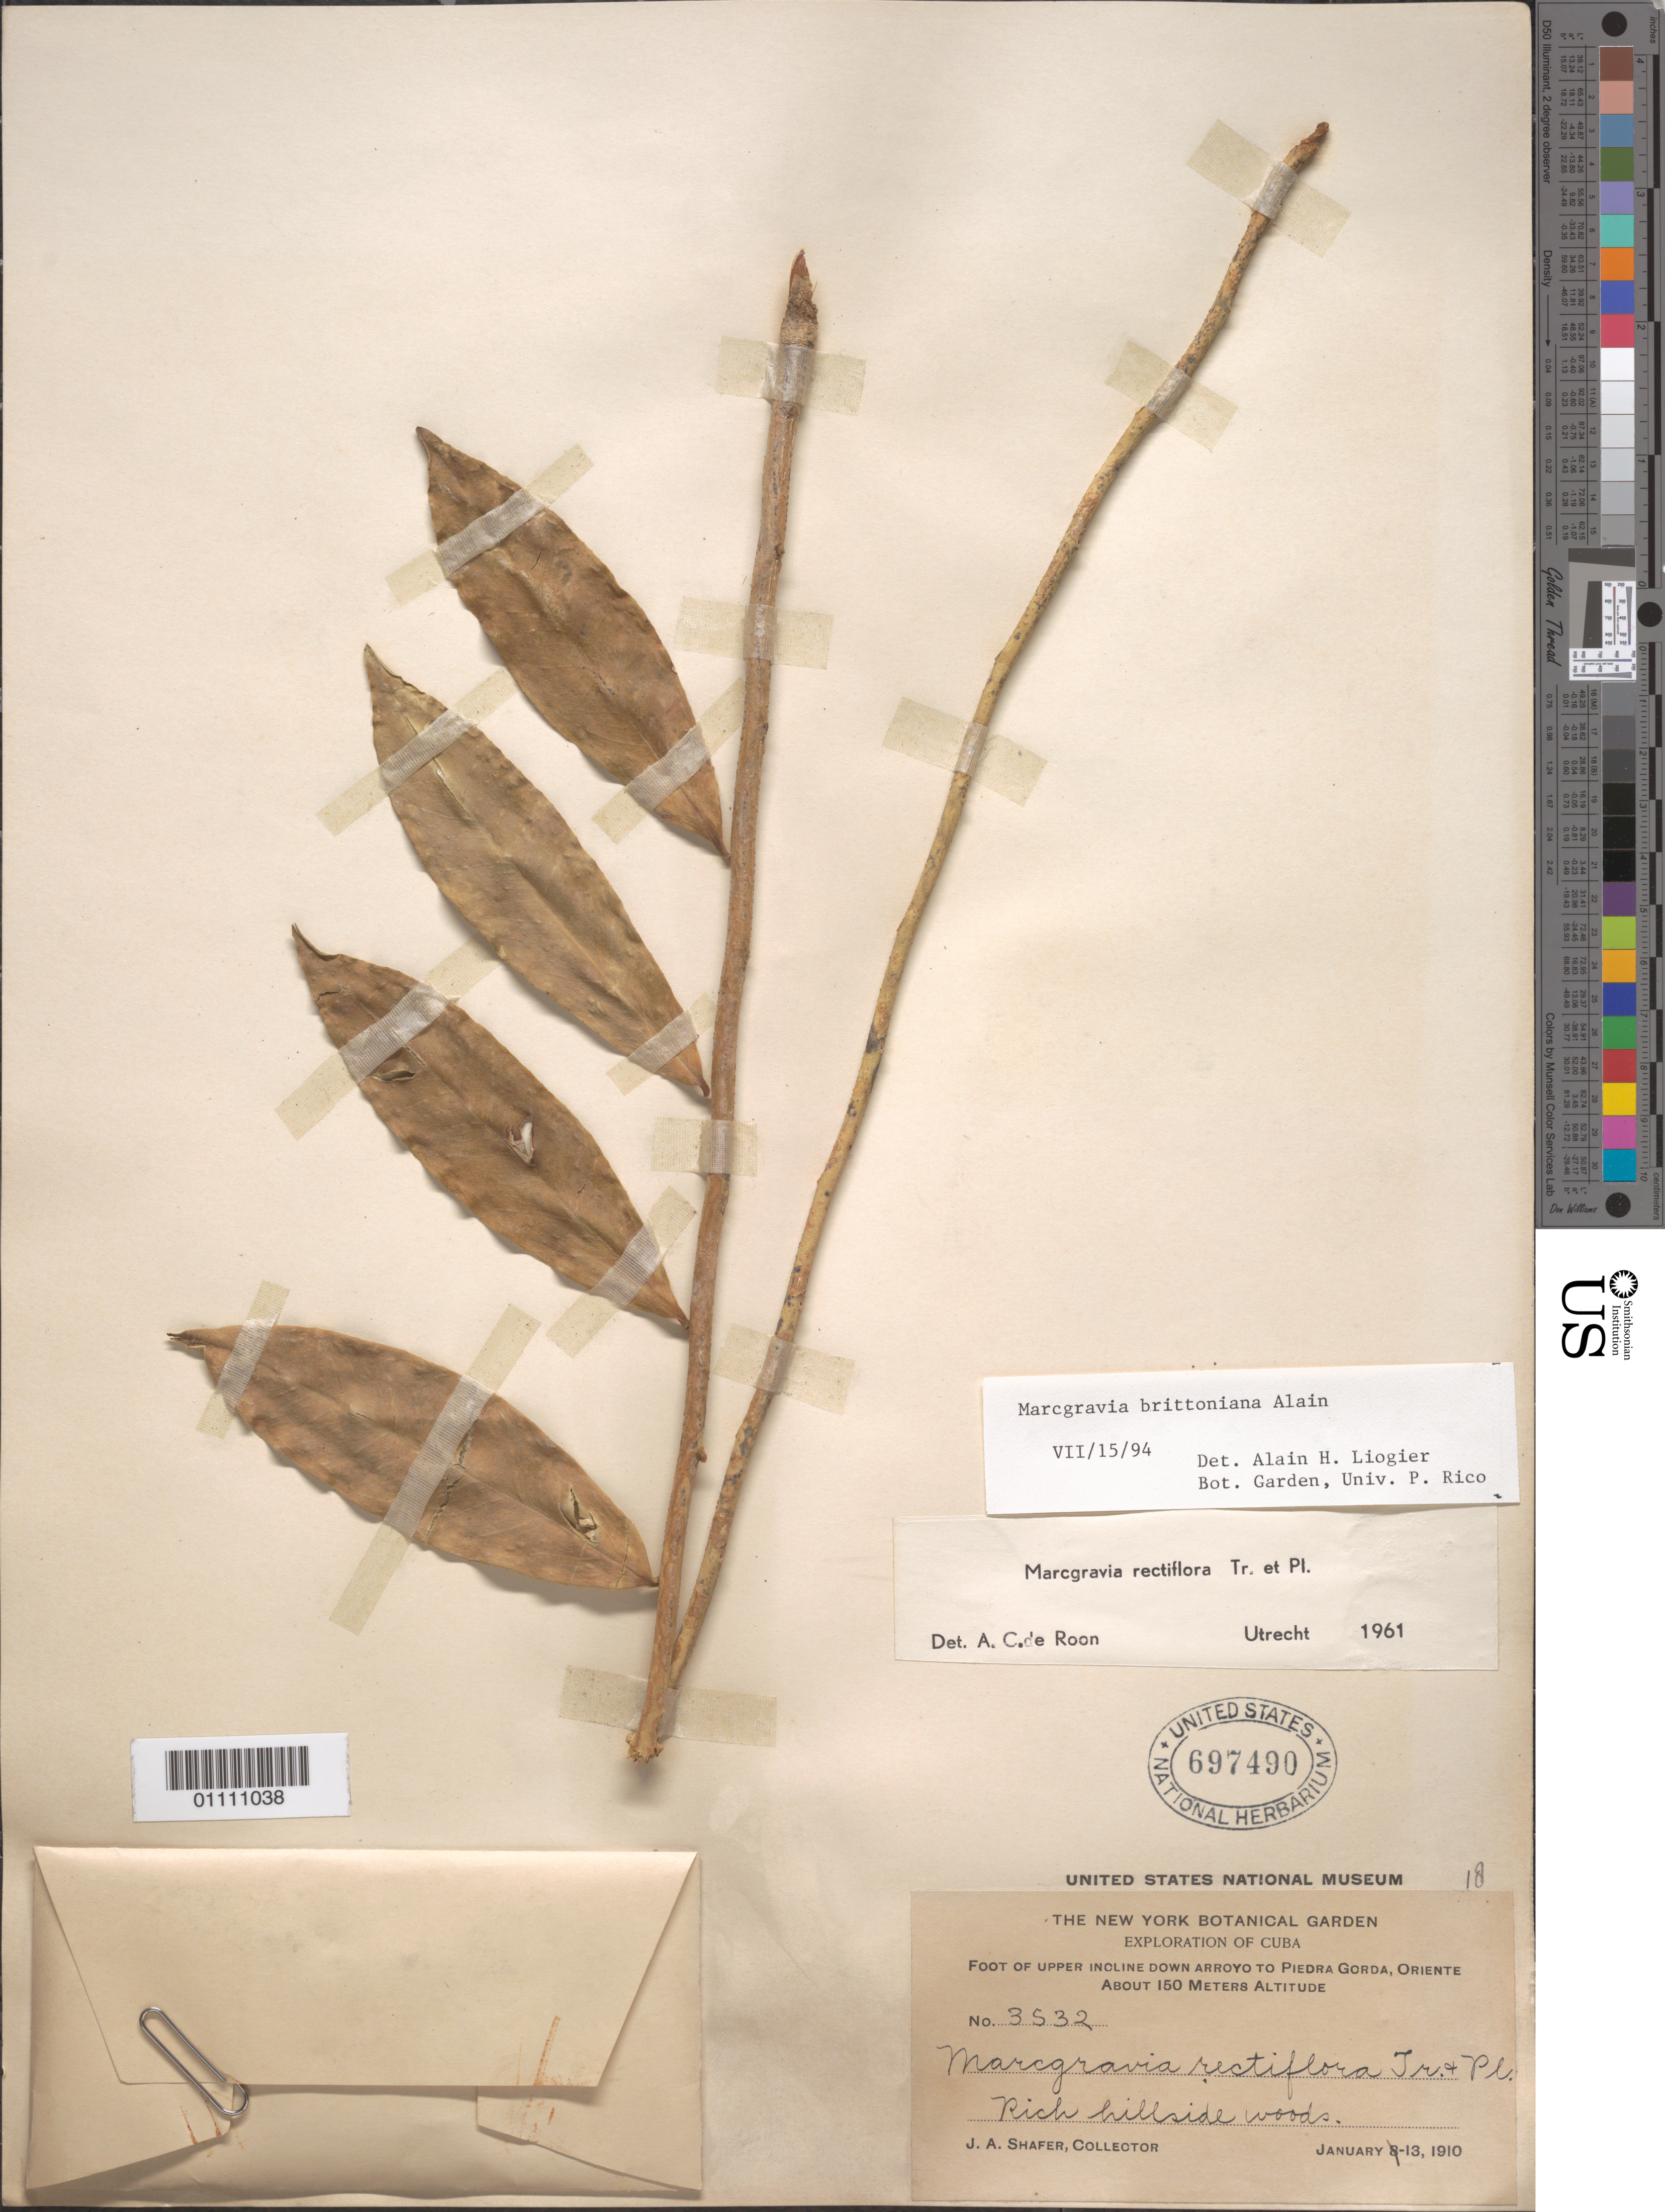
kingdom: Plantae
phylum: Tracheophyta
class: Magnoliopsida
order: Ericales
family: Marcgraviaceae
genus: Marcgravia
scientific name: Marcgravia brittoniana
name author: Alain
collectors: J. A. Shafer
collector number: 3532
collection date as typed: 13 Jan 1910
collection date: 1910-01-13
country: Cuba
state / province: Oriente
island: Cuba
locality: Foot of upper incline down Arroyo to Piedra Gorda, Oriente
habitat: on rich hillside woods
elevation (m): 150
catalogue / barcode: US 697490